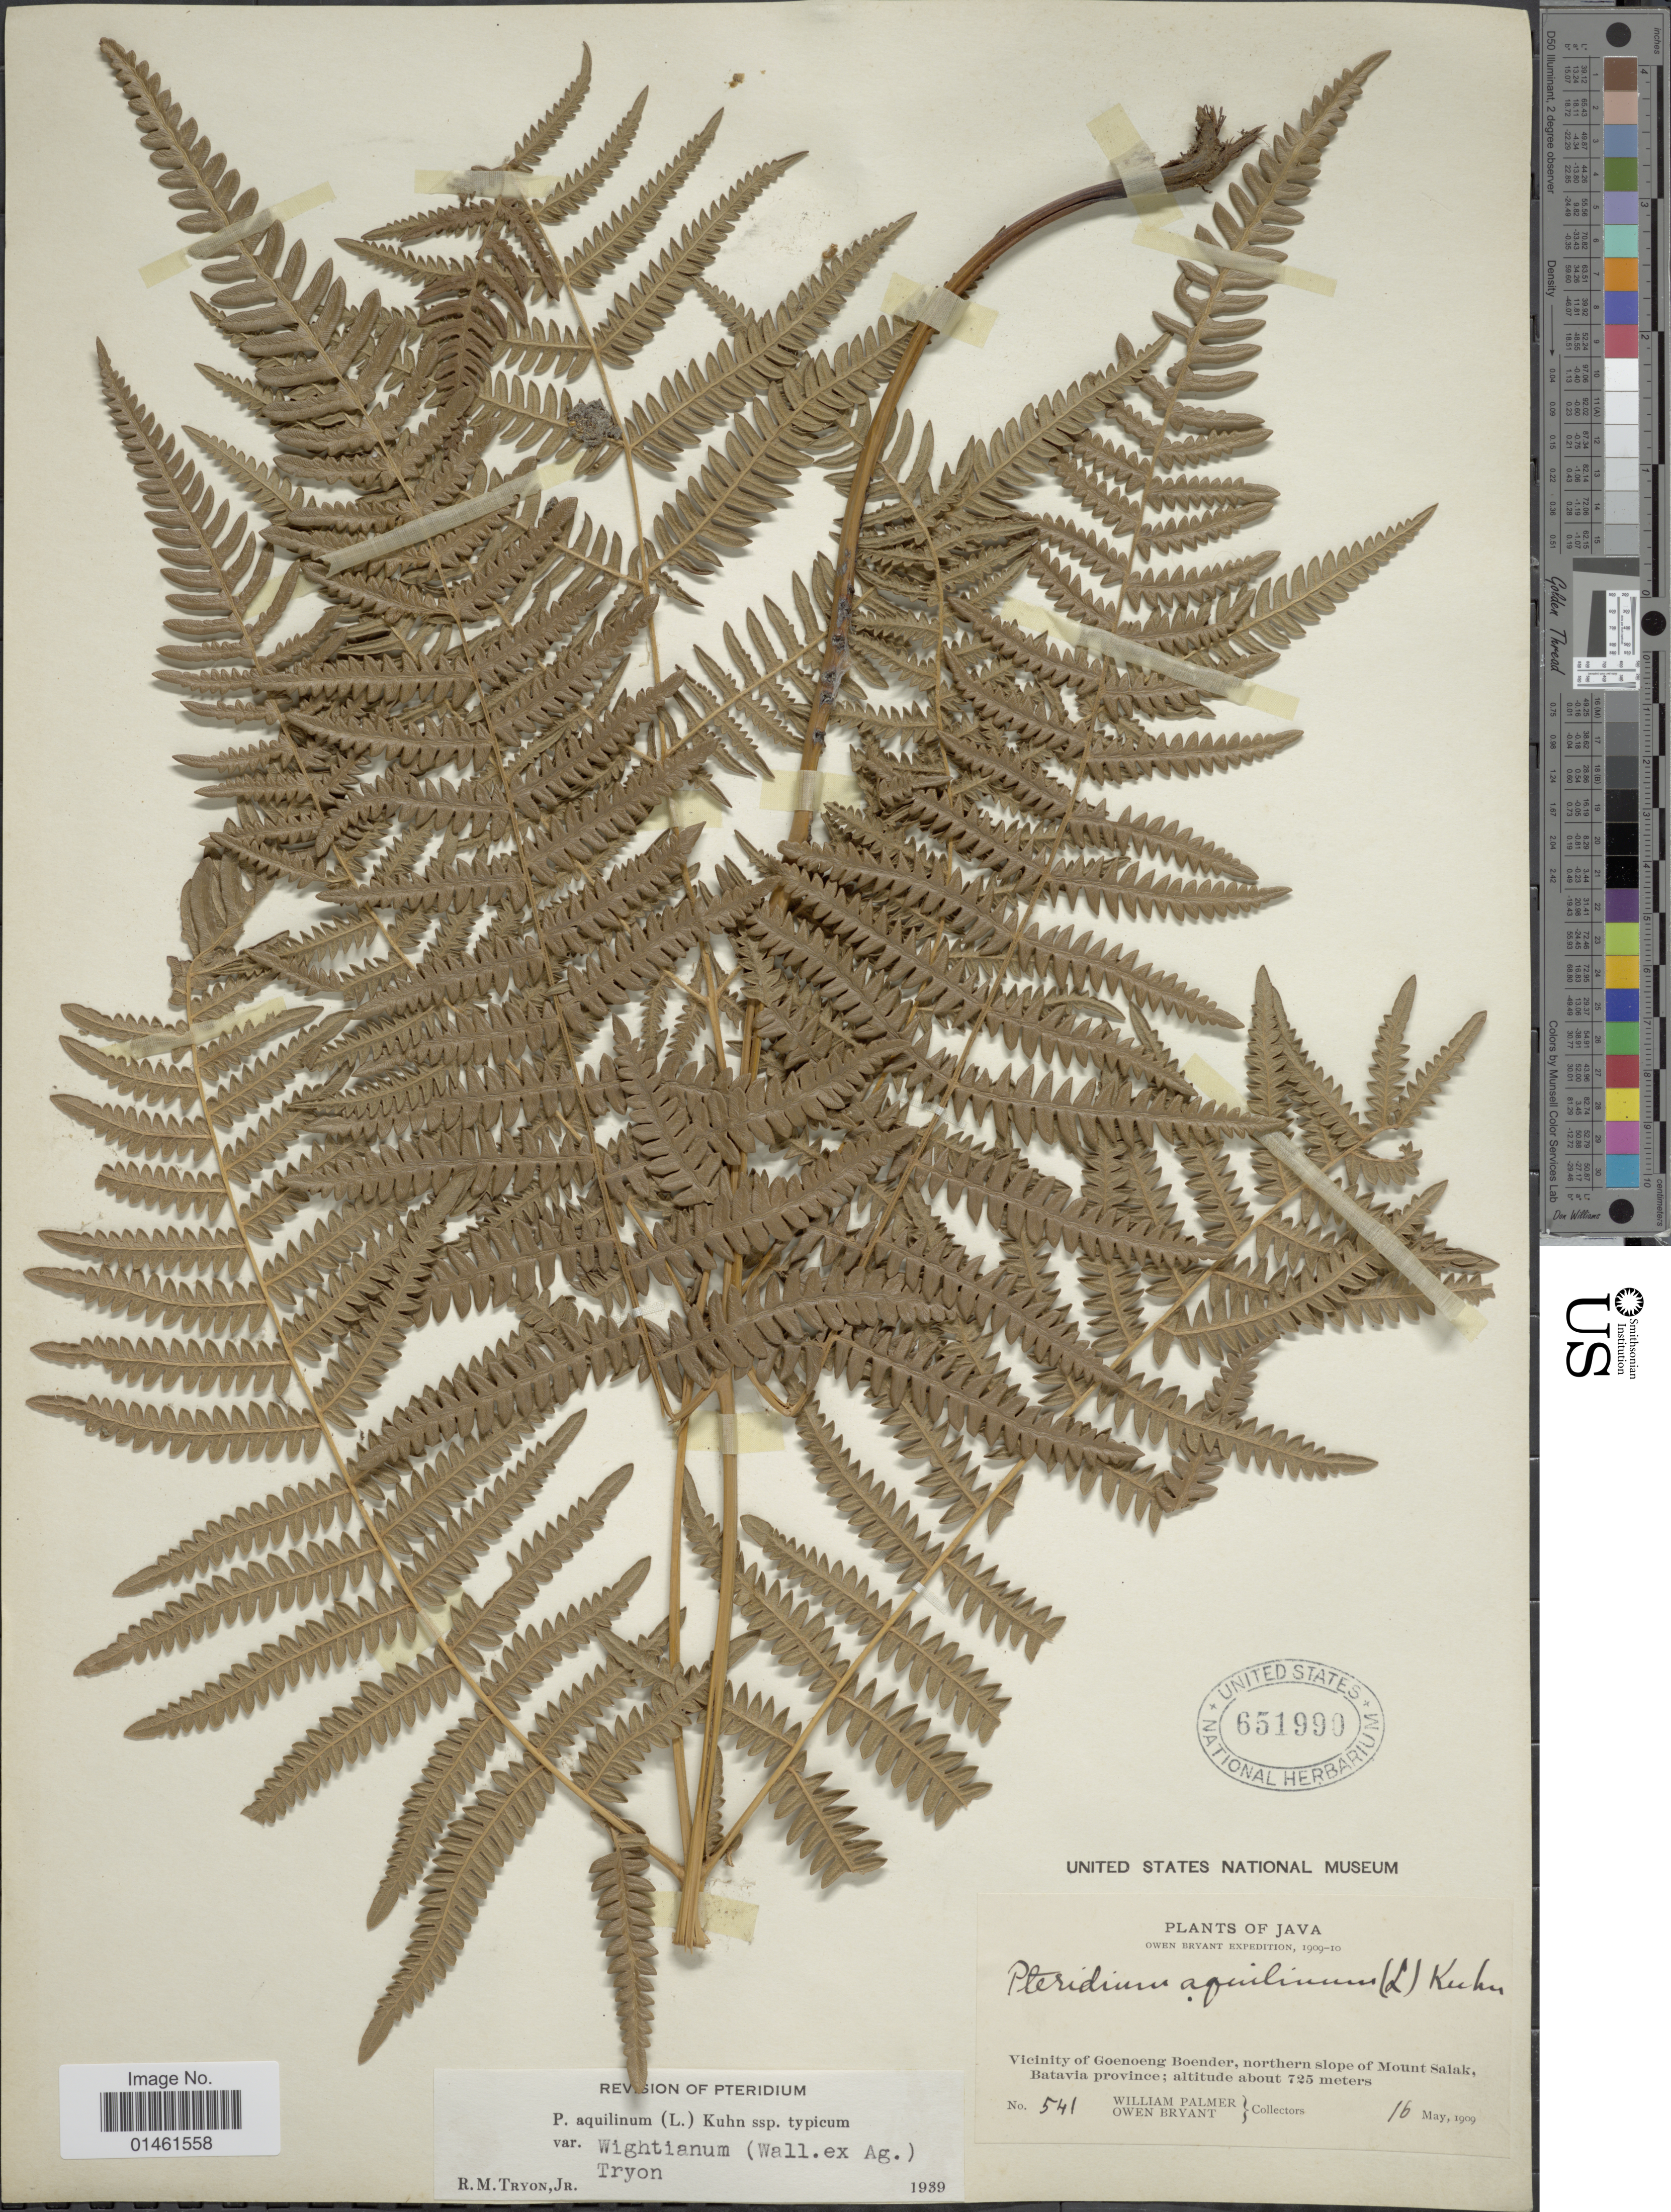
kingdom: Plantae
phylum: Tracheophyta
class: Polypodiopsida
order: Polypodiales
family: Dennstaedtiaceae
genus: Pteridium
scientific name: Pteridium aquilinum var. wightianum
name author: (J. Agardh) R.M. Tryon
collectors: W. Palmer & O. Bryant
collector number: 541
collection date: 1909-05-16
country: Indonesia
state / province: Java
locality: Java, Vicinity of Goenoeng Boender, northern slope of Mount Salak, Batavia province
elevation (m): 725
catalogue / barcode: US 651990